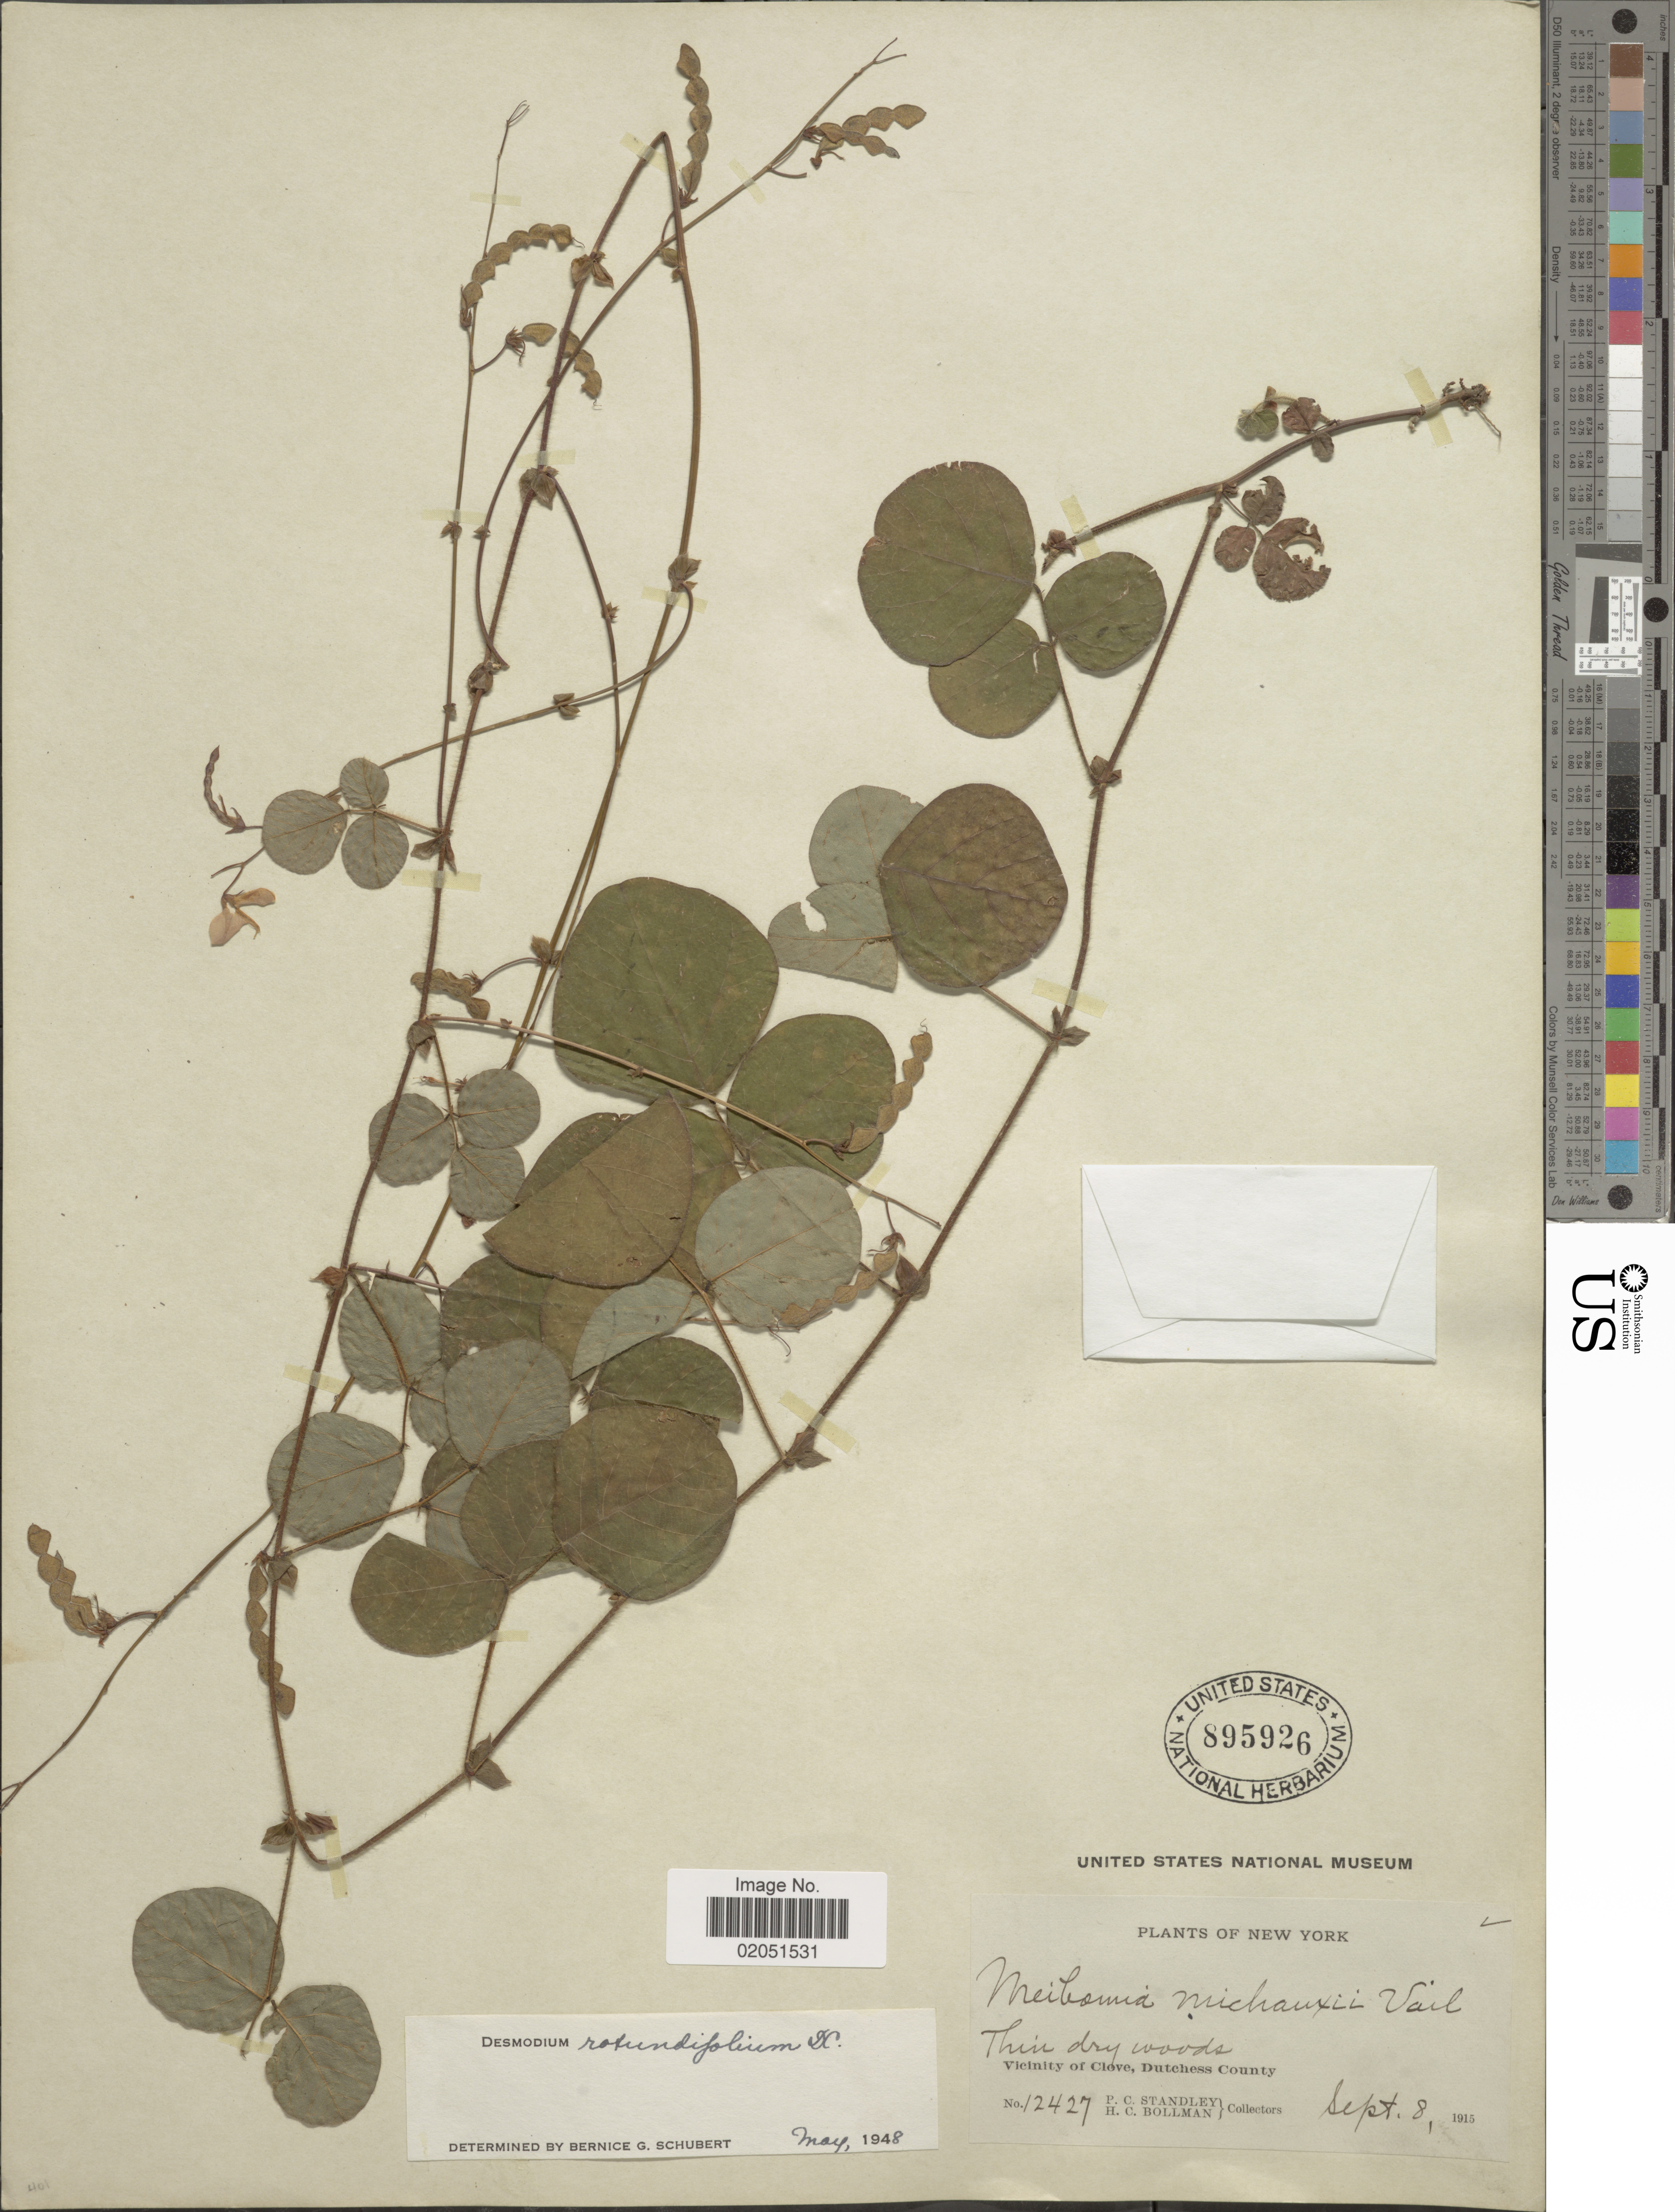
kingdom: Plantae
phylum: Tracheophyta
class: Magnoliopsida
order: Fabales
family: Fabaceae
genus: Desmodium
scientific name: Desmodium rotundifolium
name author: DC.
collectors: P. C. Standley & H. C. Bollman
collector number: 12427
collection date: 1915-09-08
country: United States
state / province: New York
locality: Thin dry woods, Vicinity of Clove, Dutchess County.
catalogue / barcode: US 895926